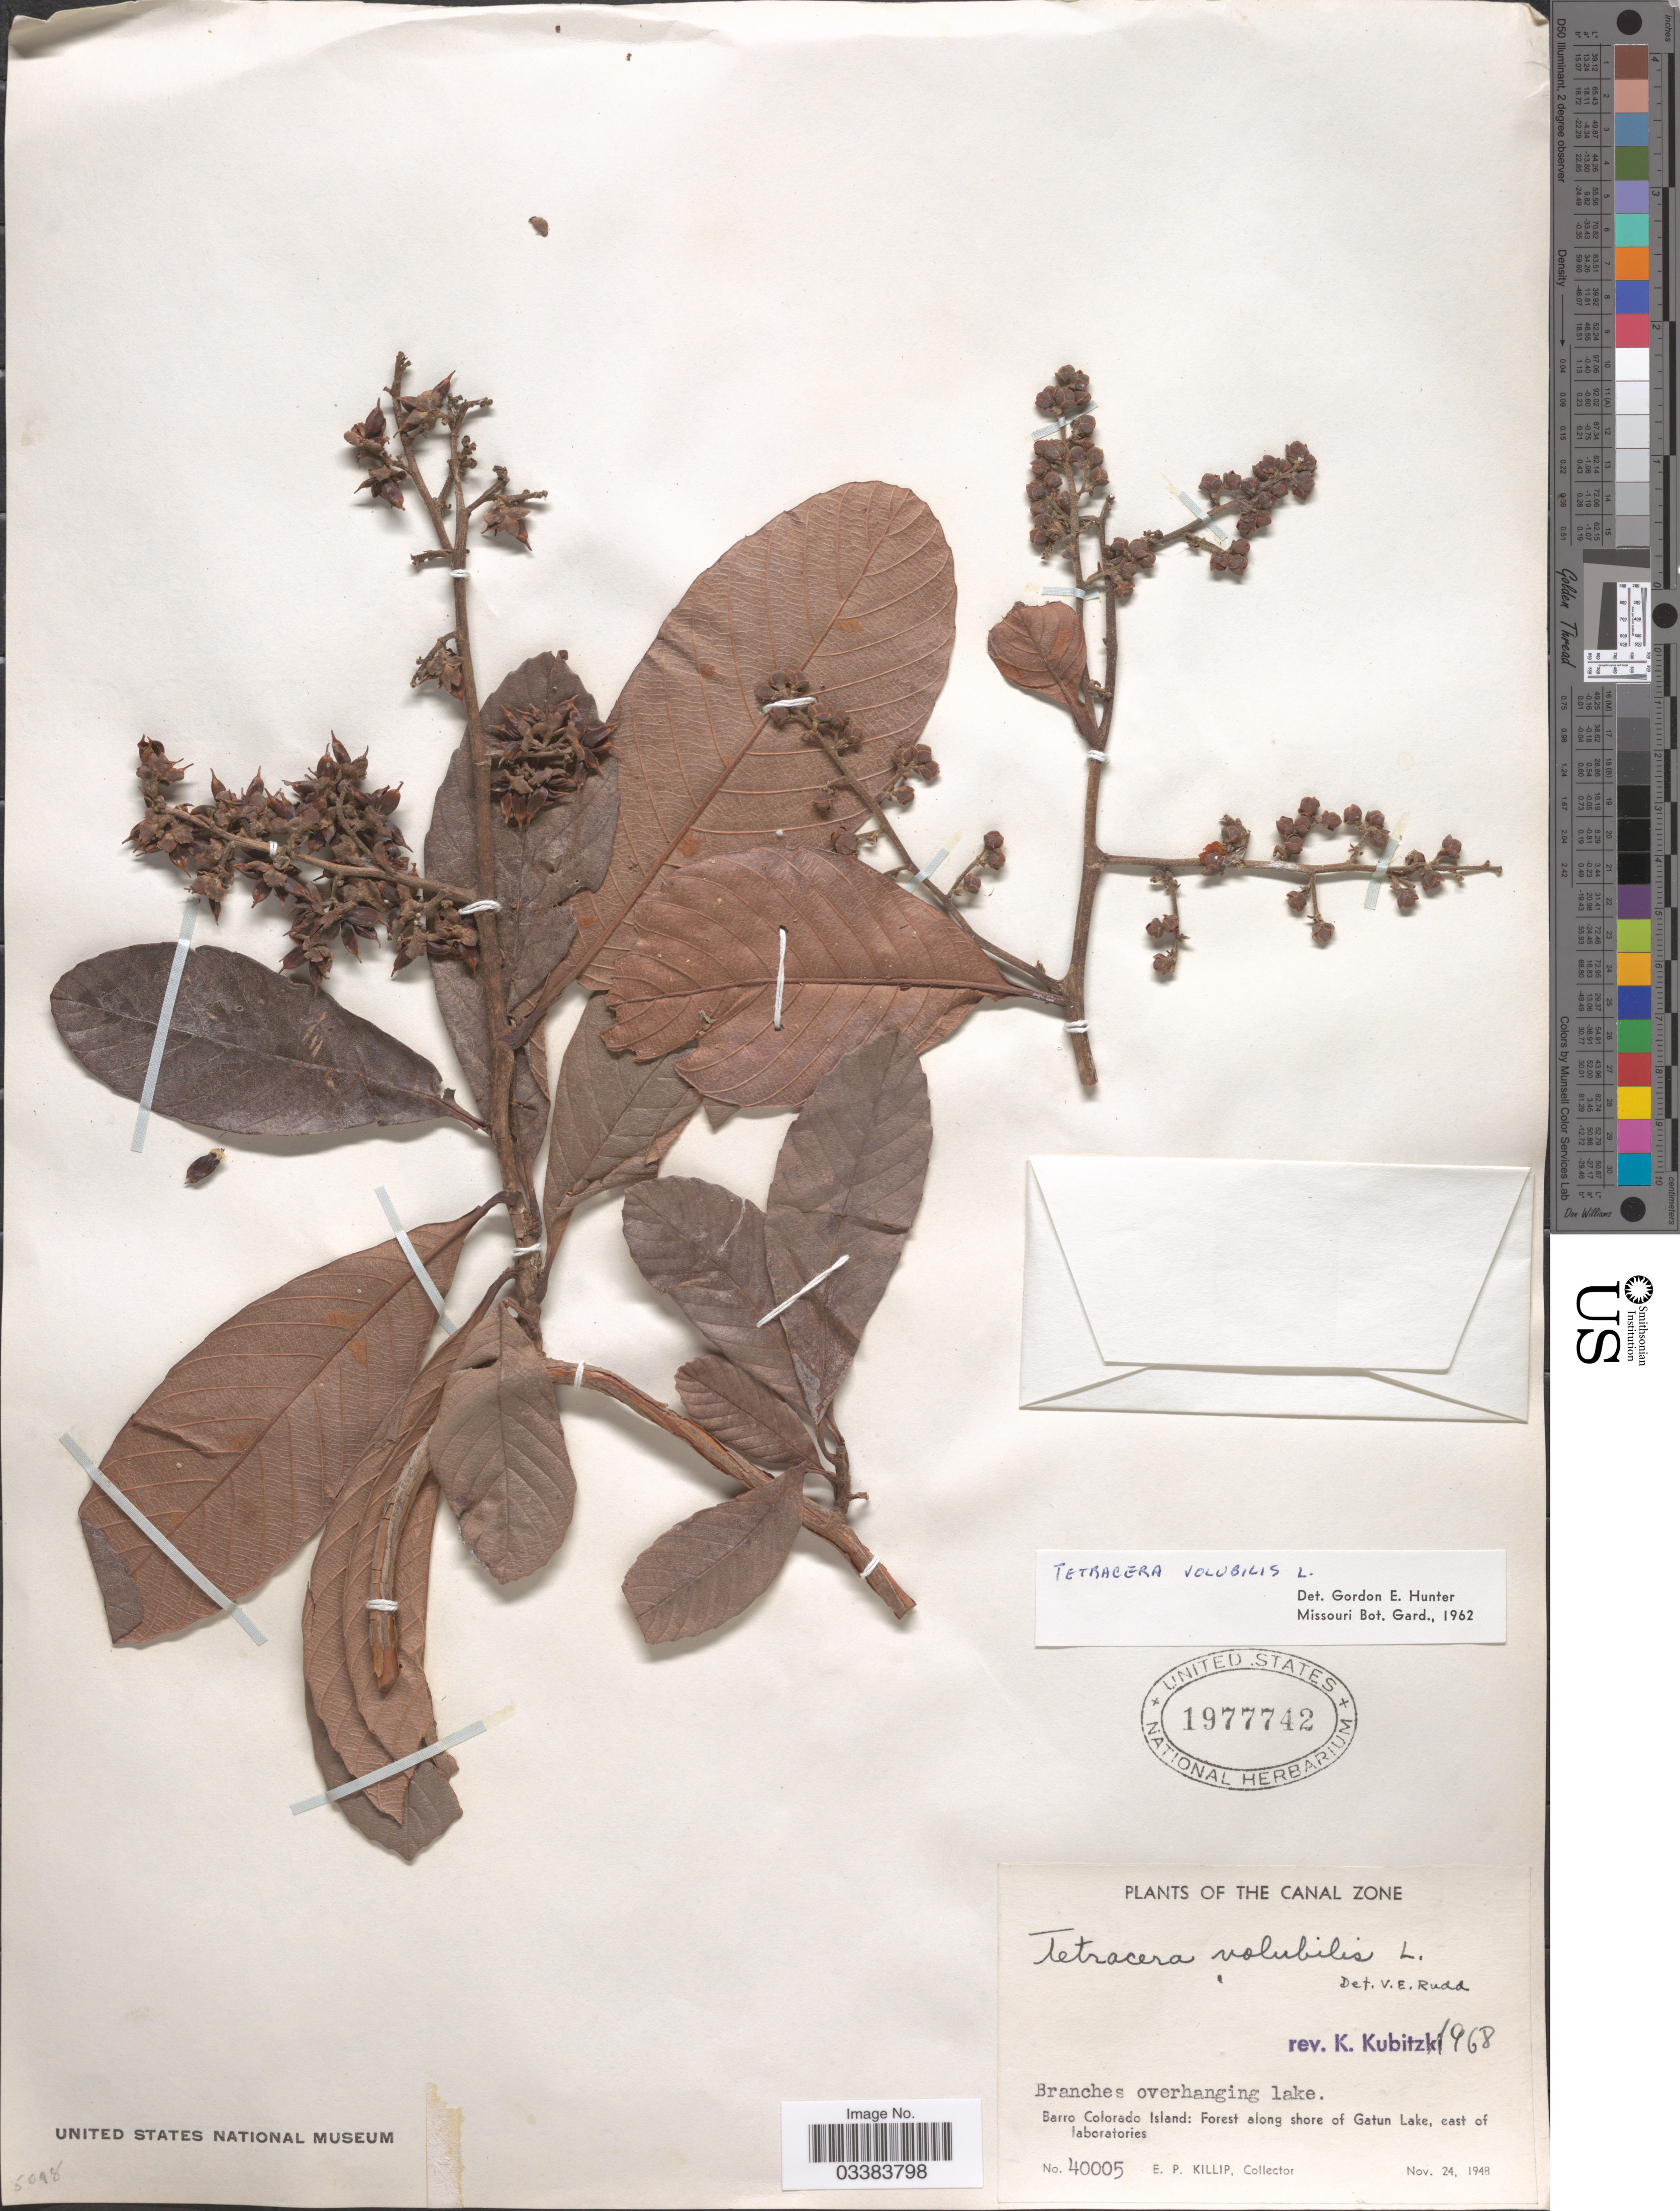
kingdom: Plantae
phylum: Tracheophyta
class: Magnoliopsida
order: Dilleniales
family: Dilleniaceae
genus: Tetracera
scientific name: Tetracera volubilis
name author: L.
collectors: E. P. Killip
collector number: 40005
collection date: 1948-11-24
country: Panama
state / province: Panamá Oeste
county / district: Canal Zone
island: Barro Colorado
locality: The Canal Zone. Barro Colorado Island: Forest along shore of Gatun Lake, east of laboratories.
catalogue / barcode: US 1977742